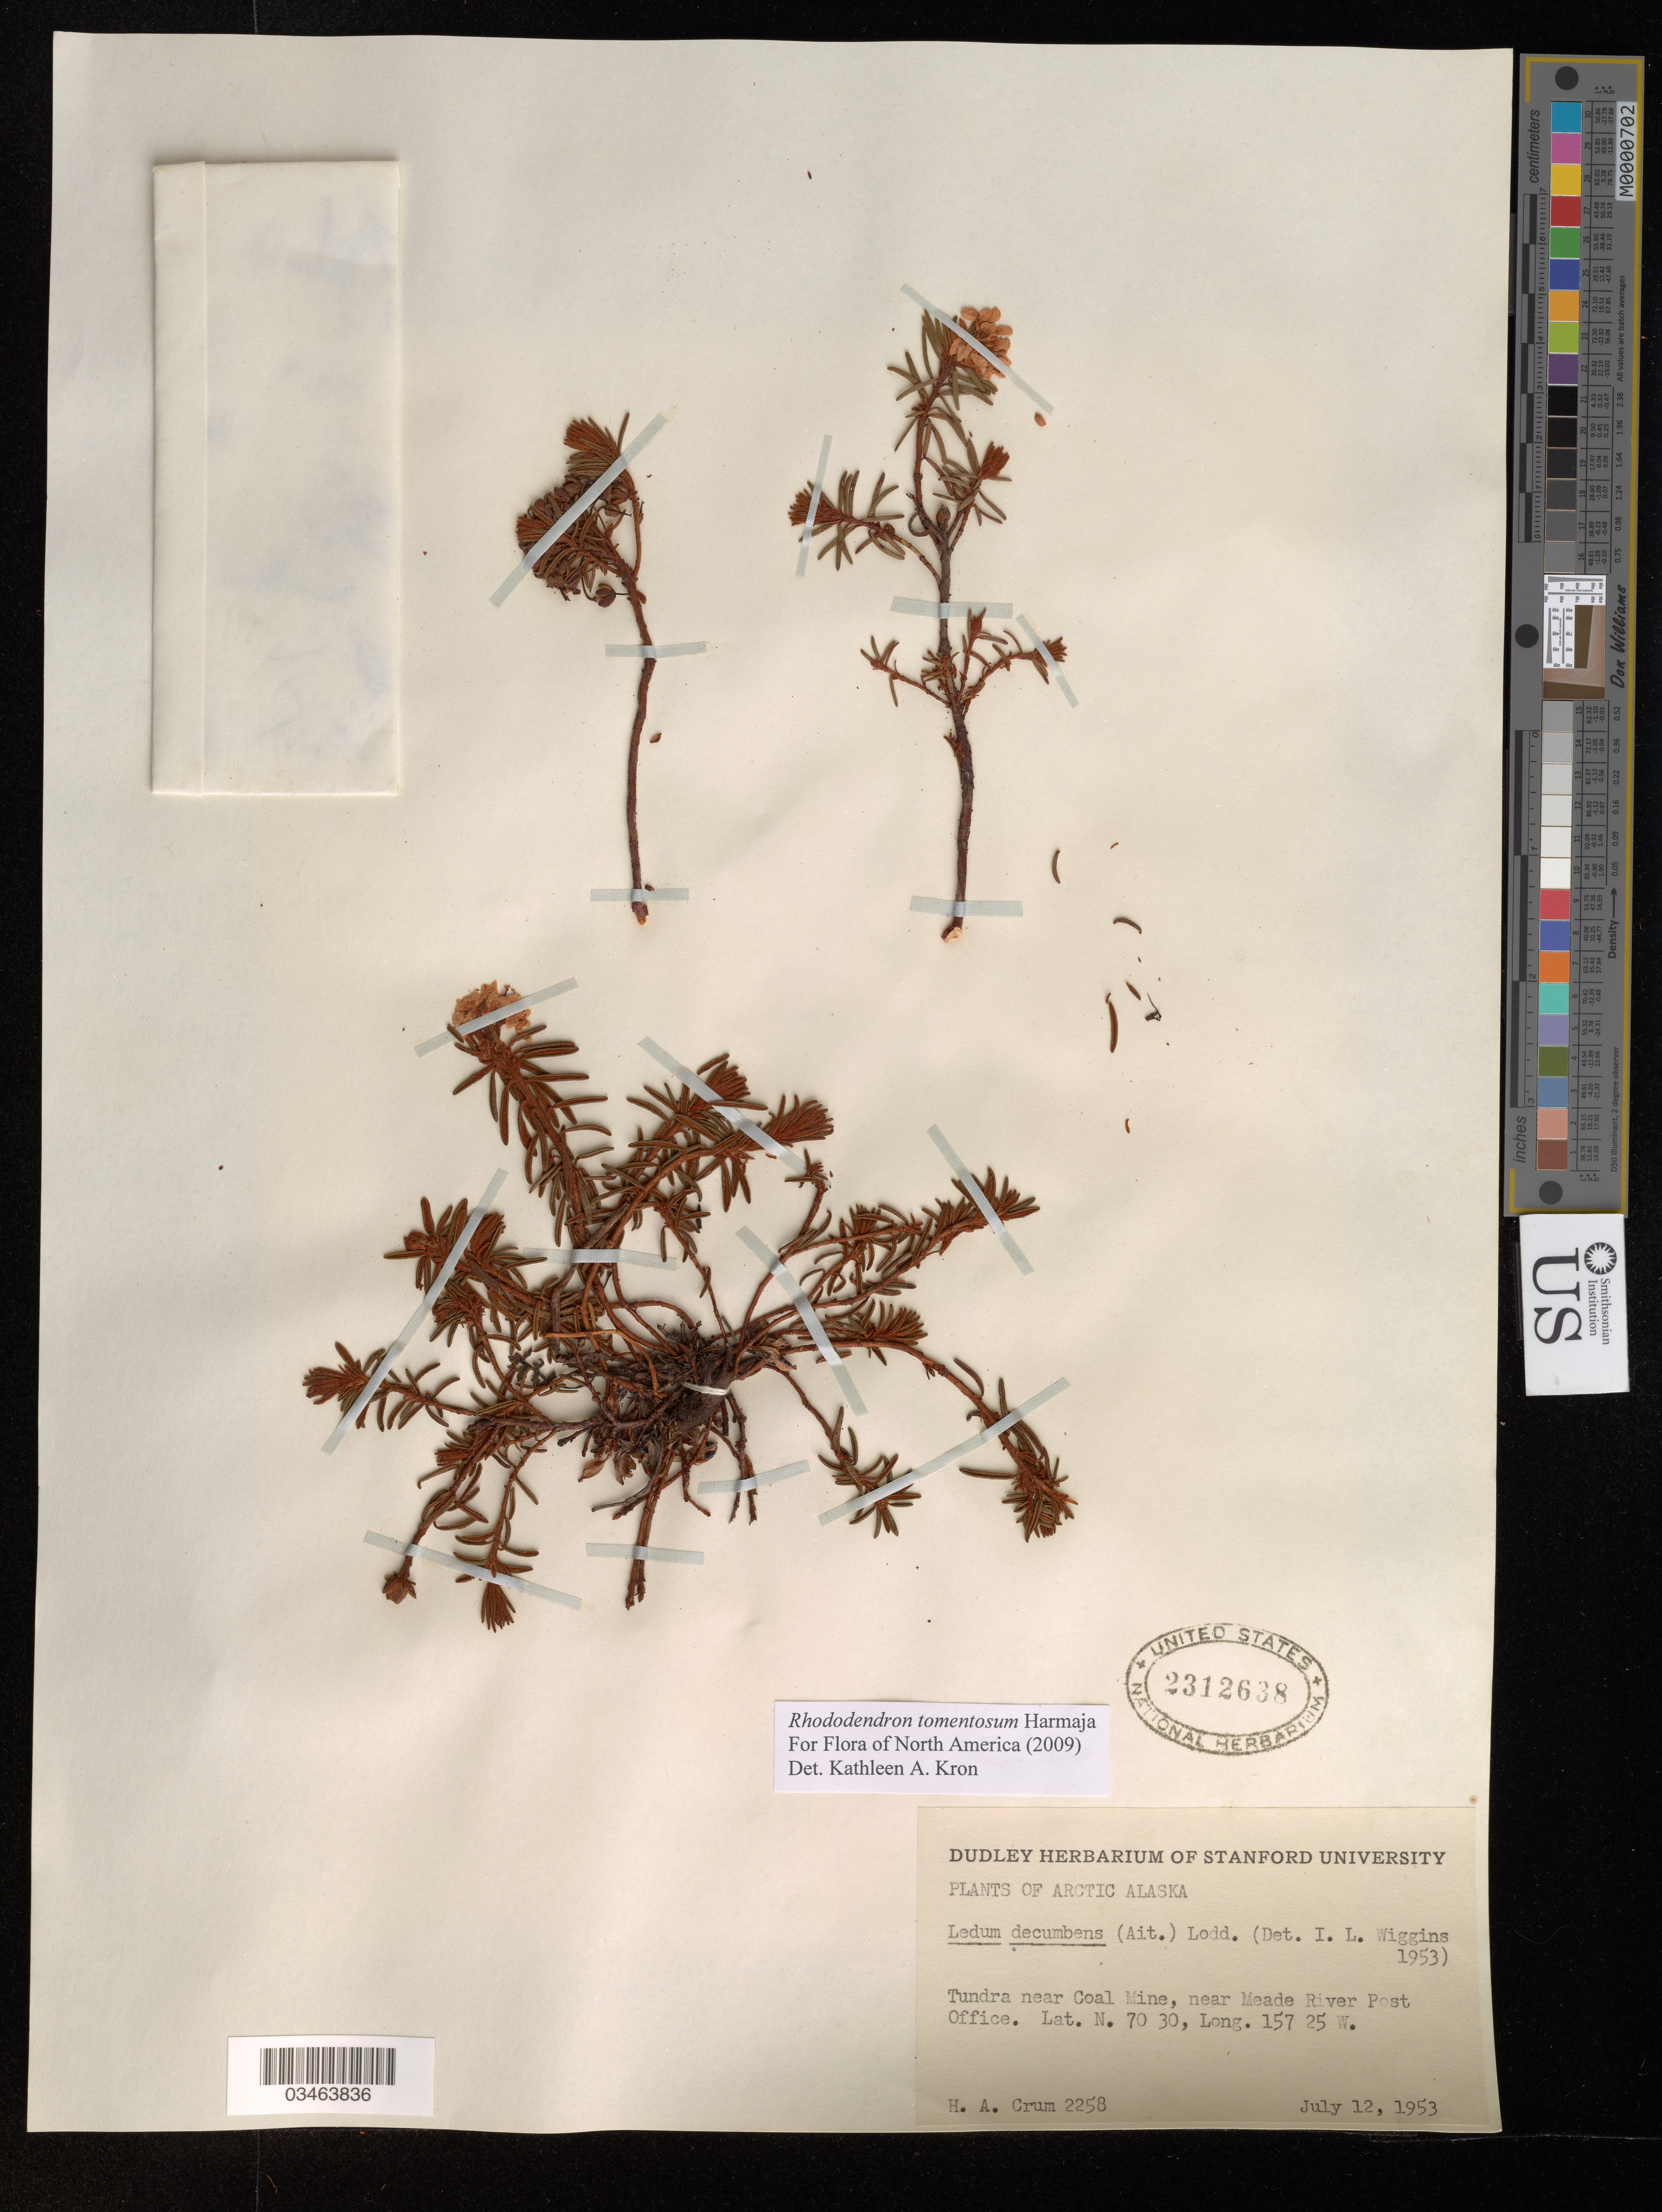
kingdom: Plantae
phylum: Tracheophyta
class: Magnoliopsida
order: Ericales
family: Ericaceae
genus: Rhododendron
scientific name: Rhododendron tomentosum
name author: Harmaja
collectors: H. A. Crum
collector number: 2258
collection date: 1953-07-12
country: United States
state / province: Alaska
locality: Arctic Alaska. Tundra near Coal Mine, near Meade River Post Office.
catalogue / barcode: US 2312638